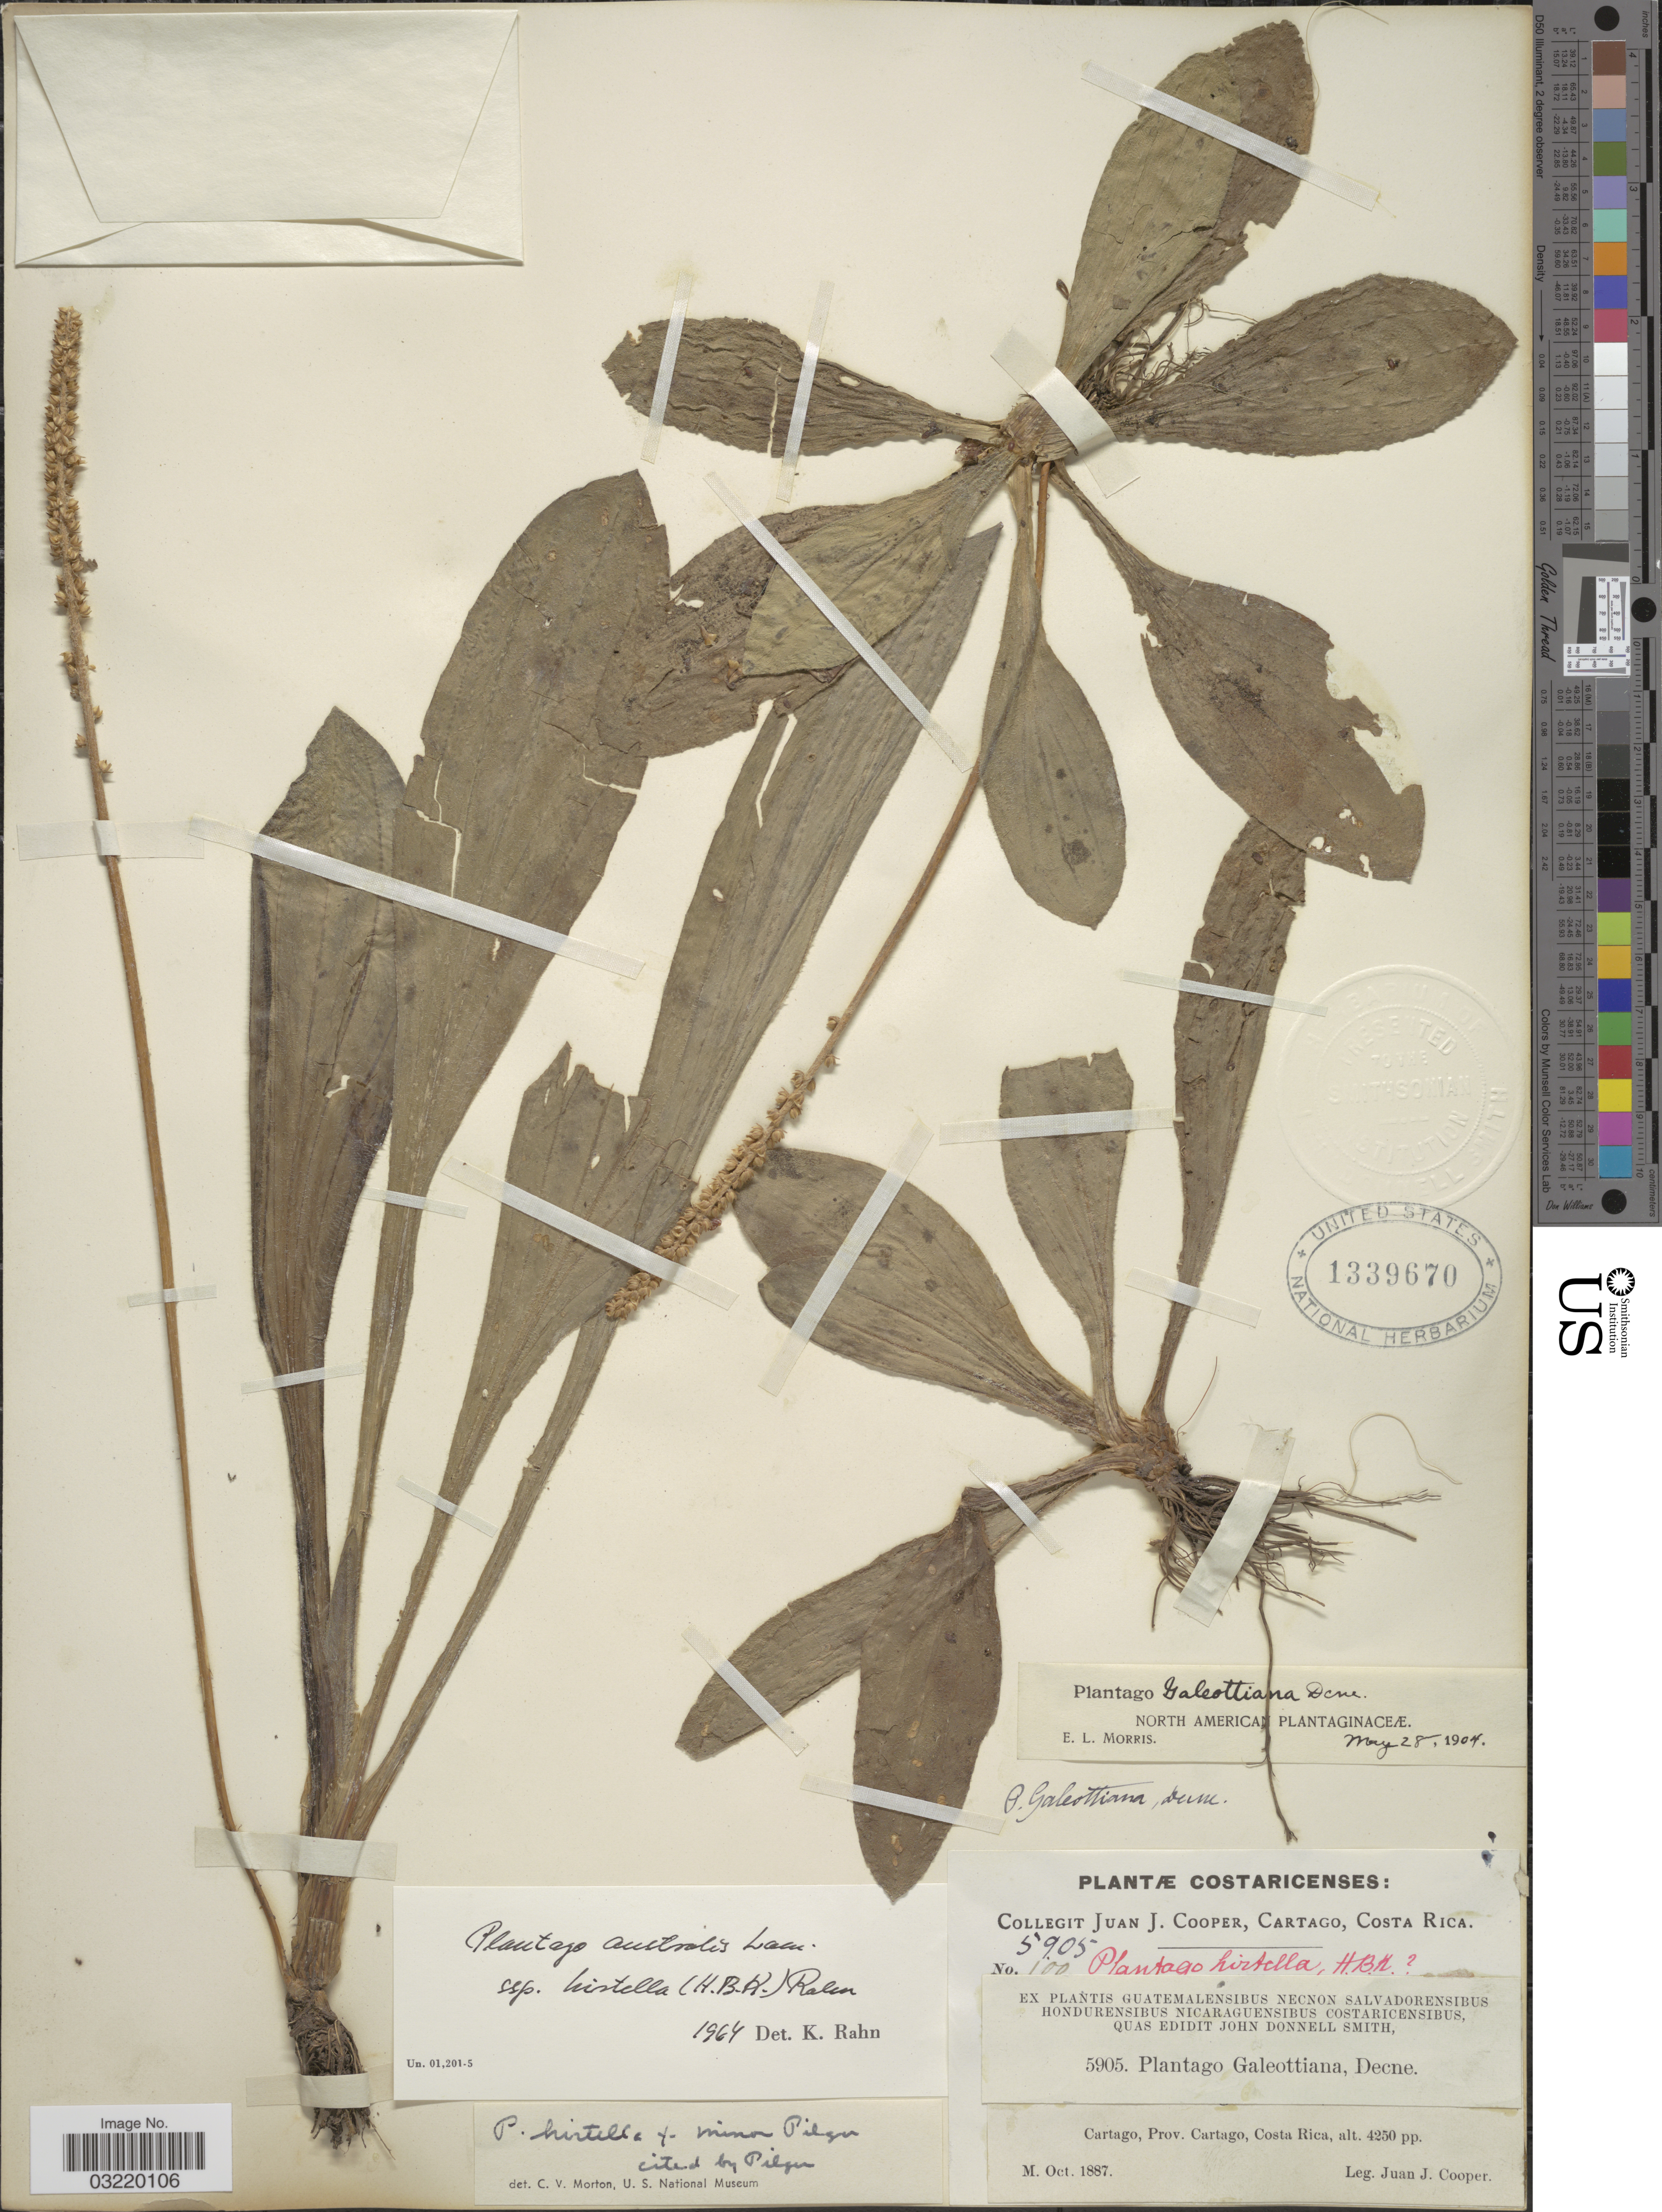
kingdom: Plantae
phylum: Tracheophyta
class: Magnoliopsida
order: Lamiales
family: Plantaginaceae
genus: Plantago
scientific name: Plantago australis subsp. hirtella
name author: (Kunth) Rahn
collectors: J. J. Cooper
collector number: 5905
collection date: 1887-10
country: Costa Rica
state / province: Cartago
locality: Cartago.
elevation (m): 1295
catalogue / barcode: US 1339670